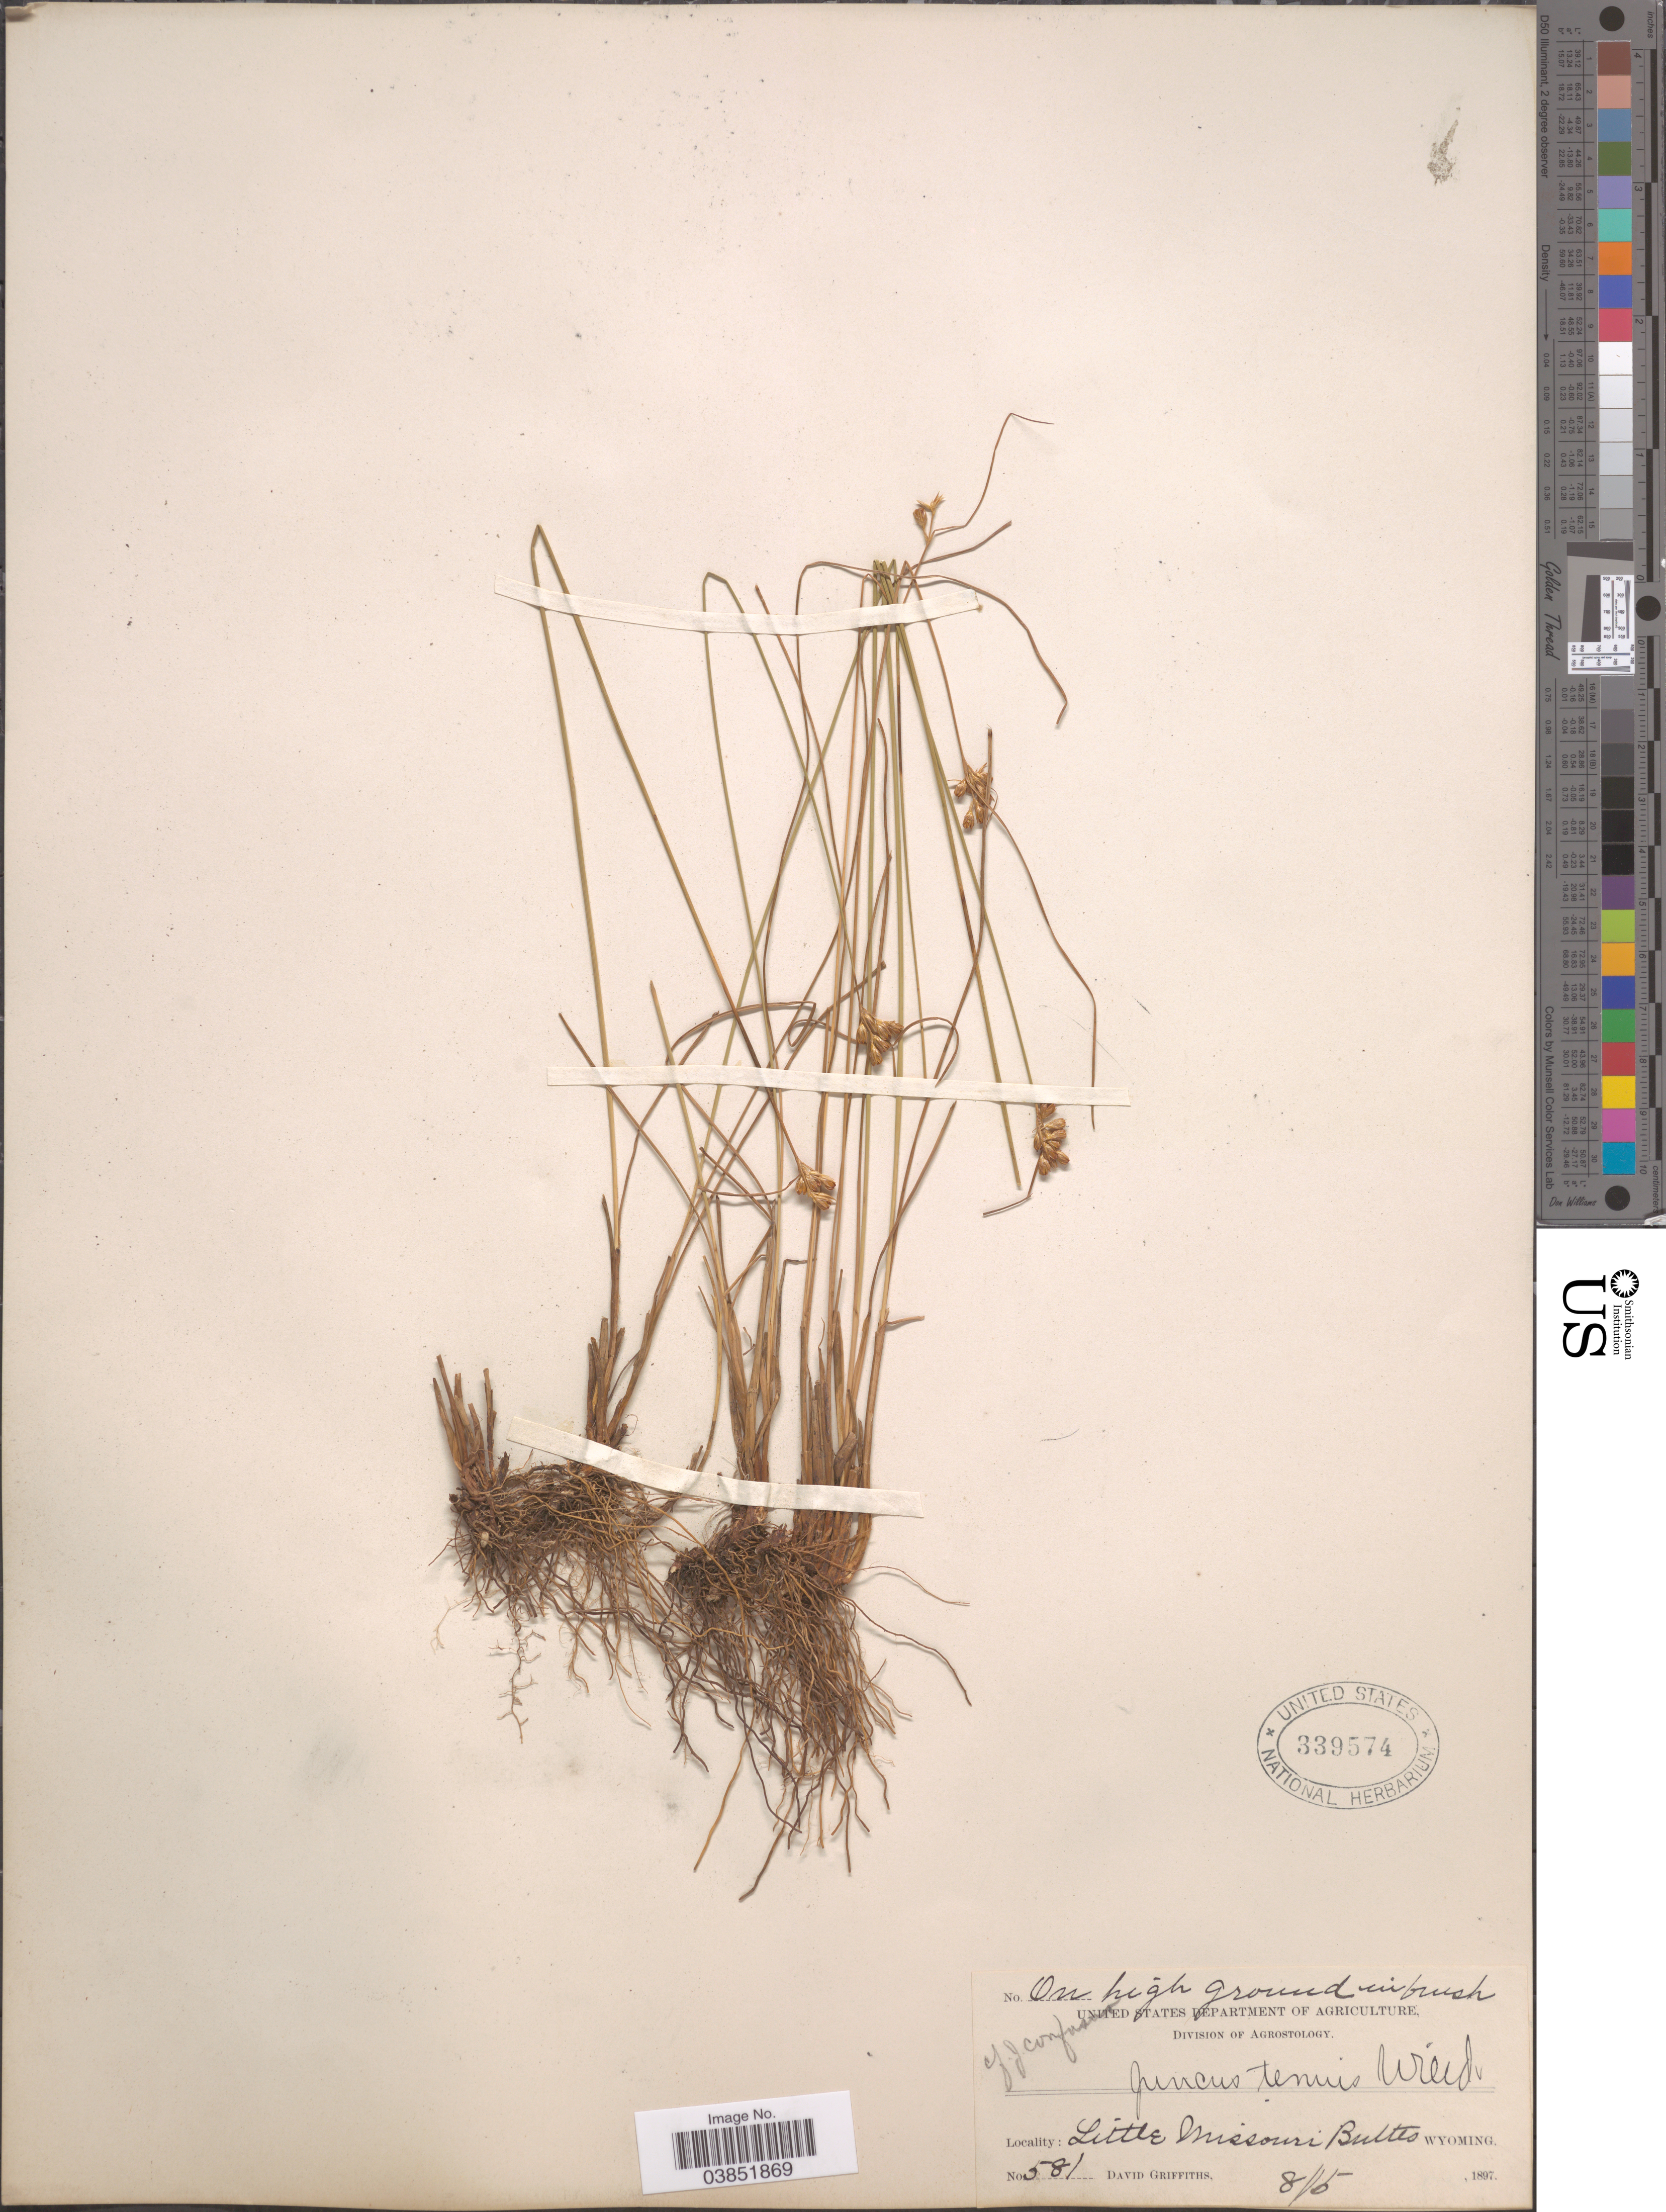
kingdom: Plantae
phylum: Tracheophyta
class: Liliopsida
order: Poales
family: Juncaceae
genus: Juncus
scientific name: Juncus confusus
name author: Coville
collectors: D. Griffiths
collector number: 581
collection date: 1897-08-15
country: United States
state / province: Wyoming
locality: Little Missouri Buttes.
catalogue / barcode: US 339574